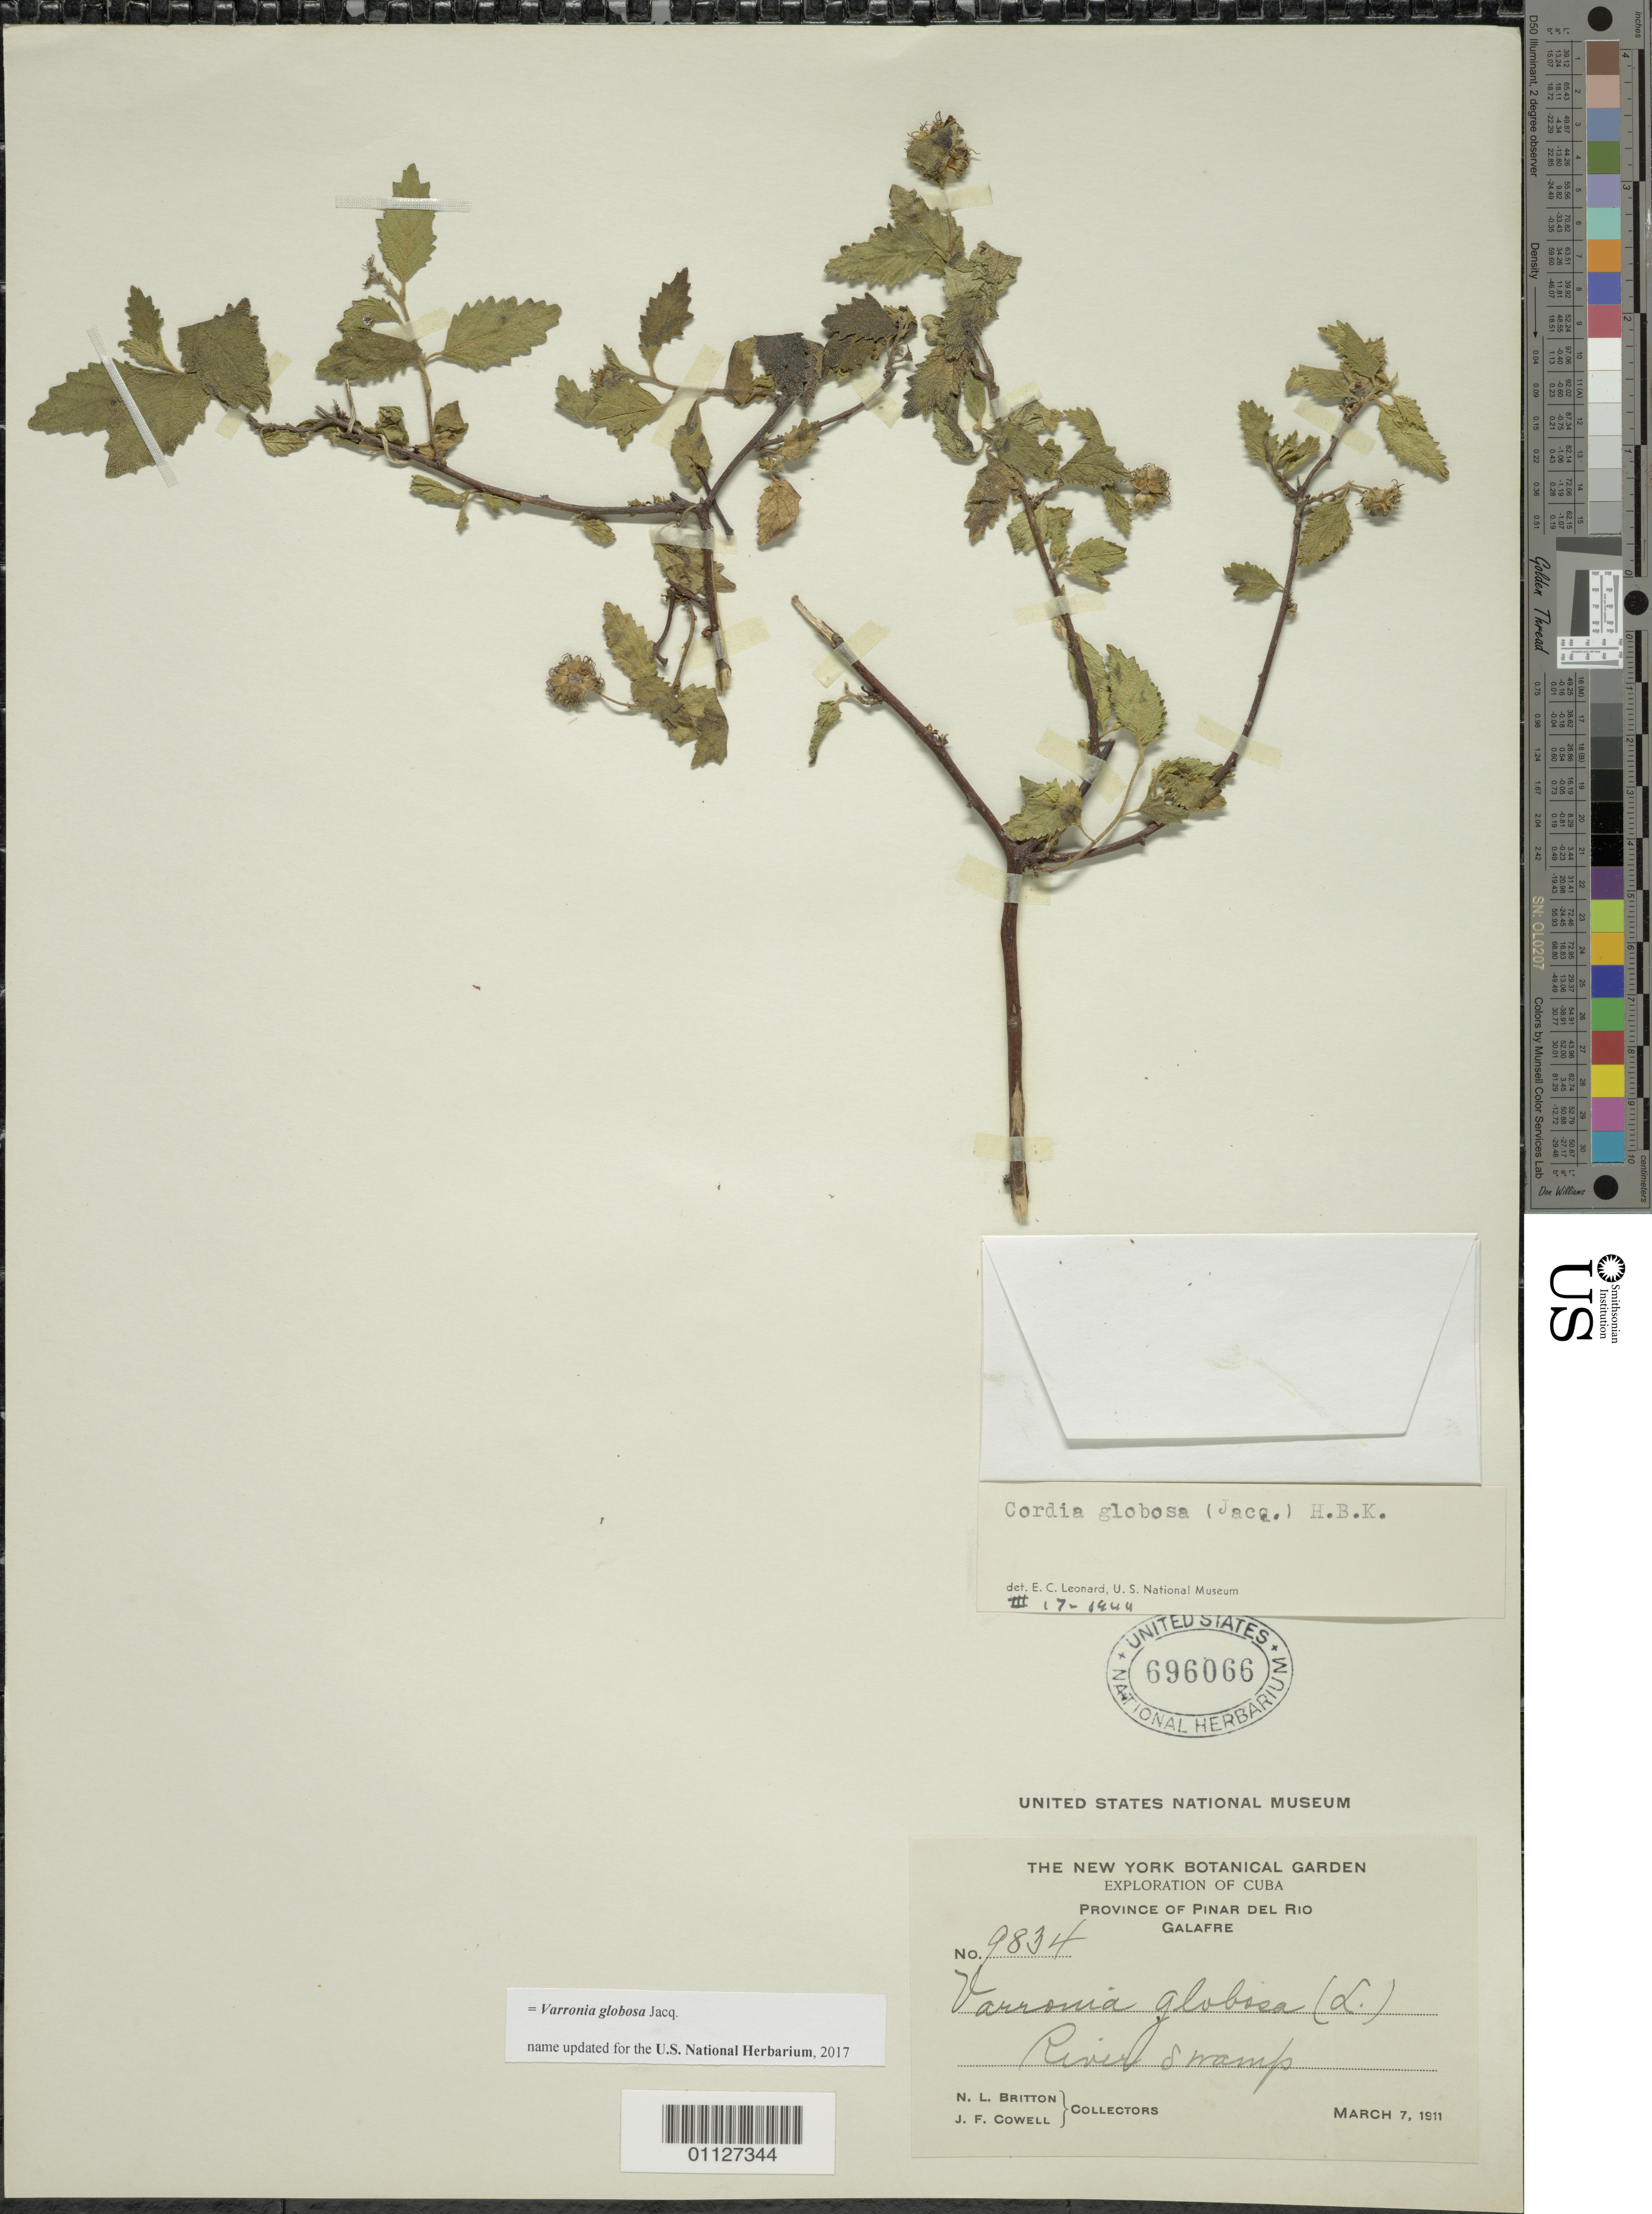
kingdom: Plantae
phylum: Tracheophyta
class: Magnoliopsida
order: Boraginales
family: Cordiaceae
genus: Varronia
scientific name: Varronia globosa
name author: Jacq.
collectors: N. Britton & J. F. Cowell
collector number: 9834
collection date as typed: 07 Mar 1911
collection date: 1911-03-07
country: Cuba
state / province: Pinar del Rio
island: Cuba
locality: Galafre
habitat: river swamp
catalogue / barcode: US 696066